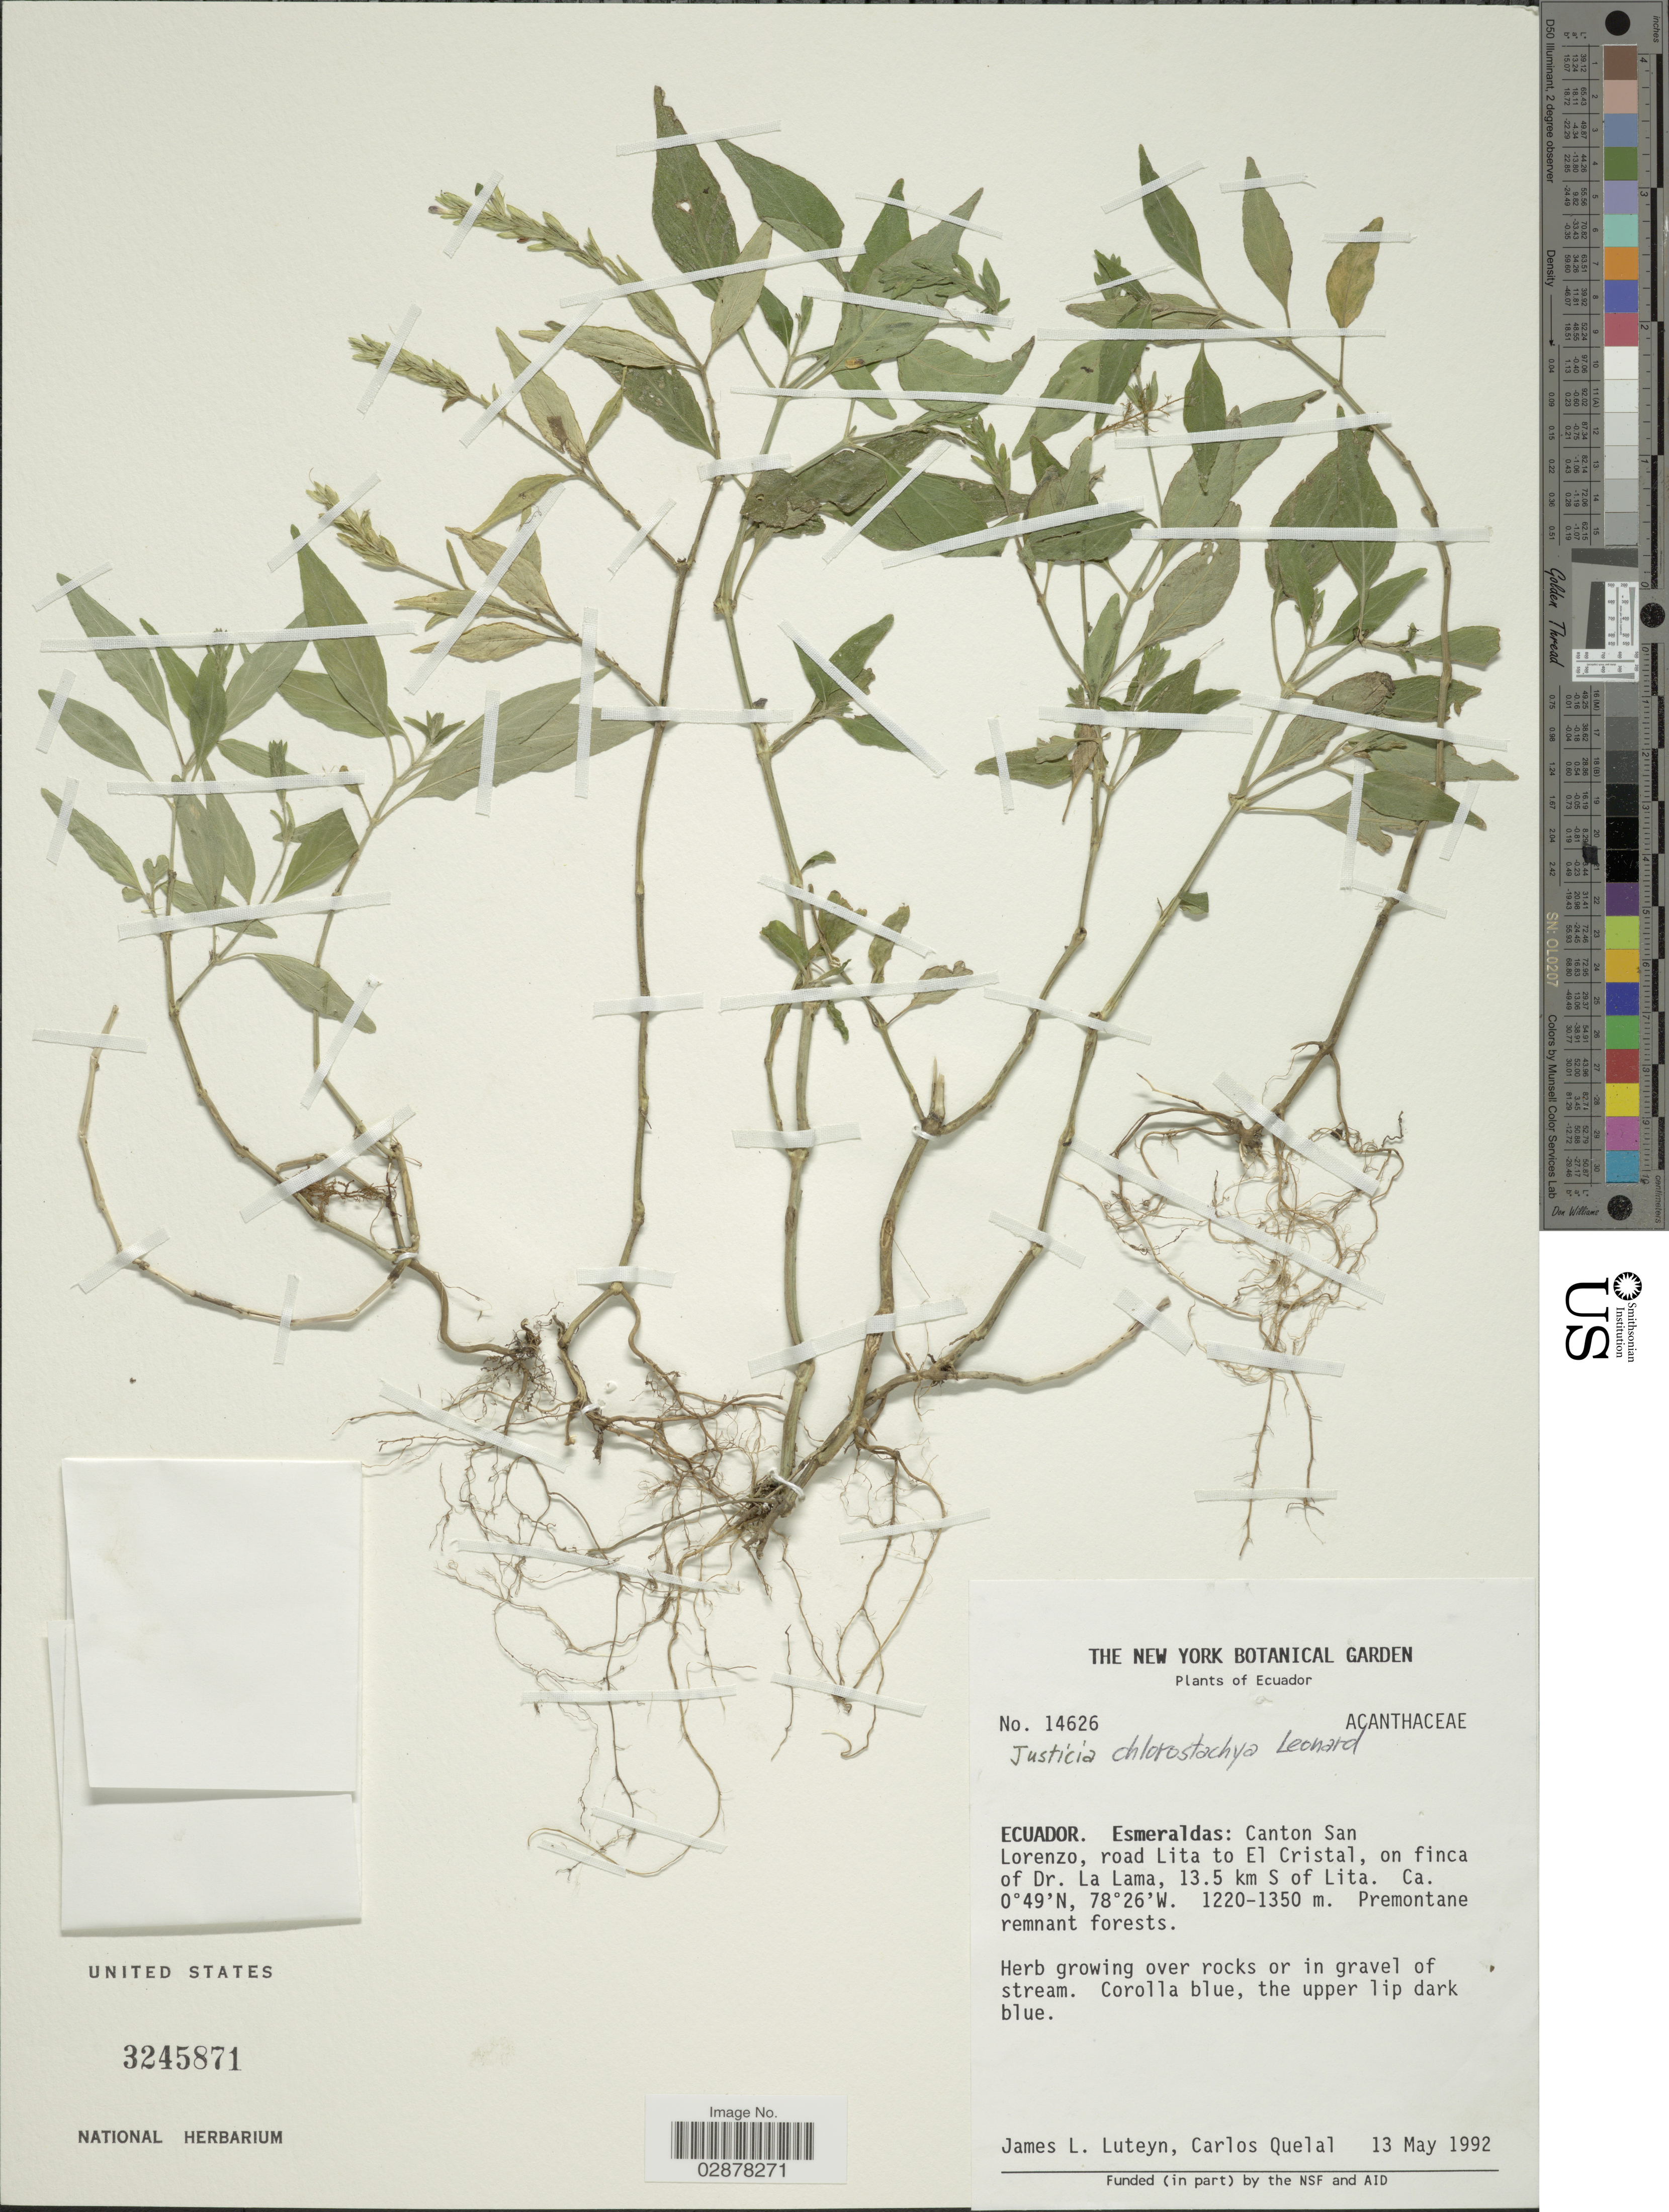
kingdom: Plantae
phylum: Tracheophyta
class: Magnoliopsida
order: Lamiales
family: Acanthaceae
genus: Justicia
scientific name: Justicia chlorostachya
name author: Leonard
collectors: J. L. Luteyn & C. Quelal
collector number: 14626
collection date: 1992-05-13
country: Ecuador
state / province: Esmeraldas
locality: Canton San Lorenzo, road Lita to El Cristal, on finca of Dr. La Lama, 13.5 km S of Lita.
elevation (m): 1220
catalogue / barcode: US 3245871